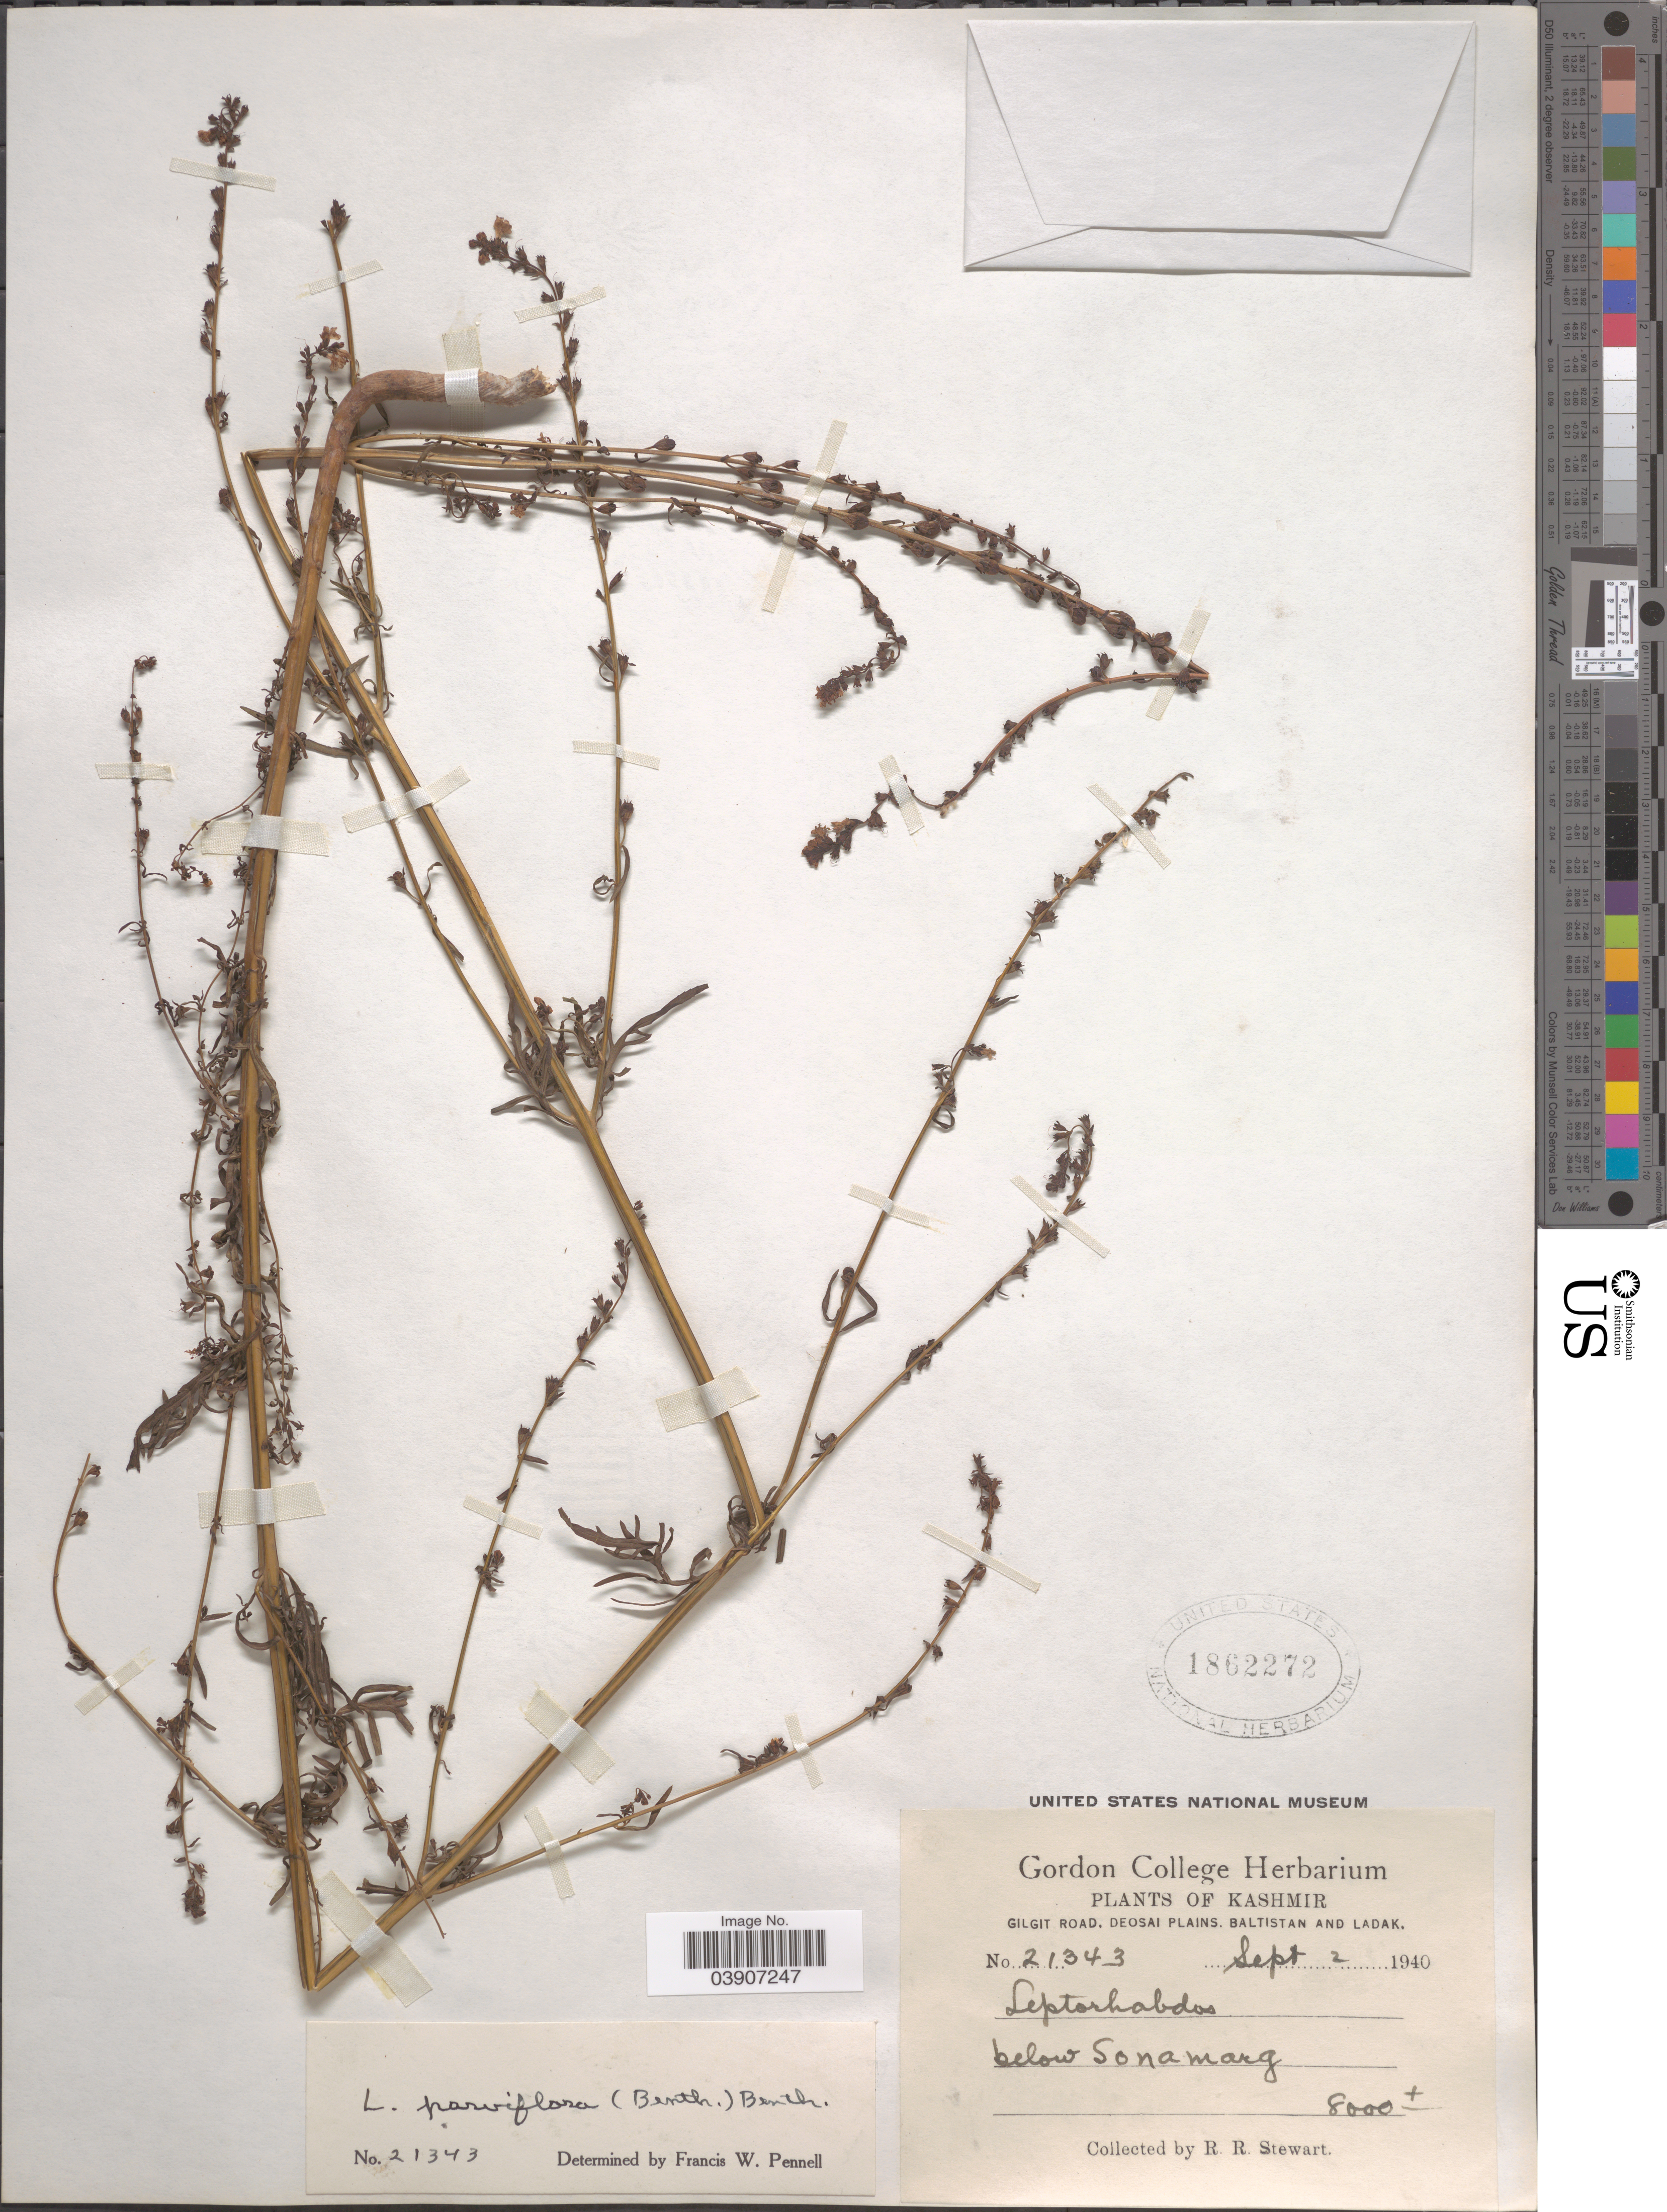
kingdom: Plantae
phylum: Tracheophyta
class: Magnoliopsida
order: Lamiales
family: Orobanchaceae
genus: Leptorhabdos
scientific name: Leptorhabdos parviflora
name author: (Benth.) Benth.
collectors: R. Stewart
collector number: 21343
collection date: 1940-09-02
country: India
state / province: Jammu and Kashmir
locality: Kashmir. Gilgit Road, Deosai Plains, Baltistan and Ladak. Below Sonamarg.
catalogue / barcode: US 1862272